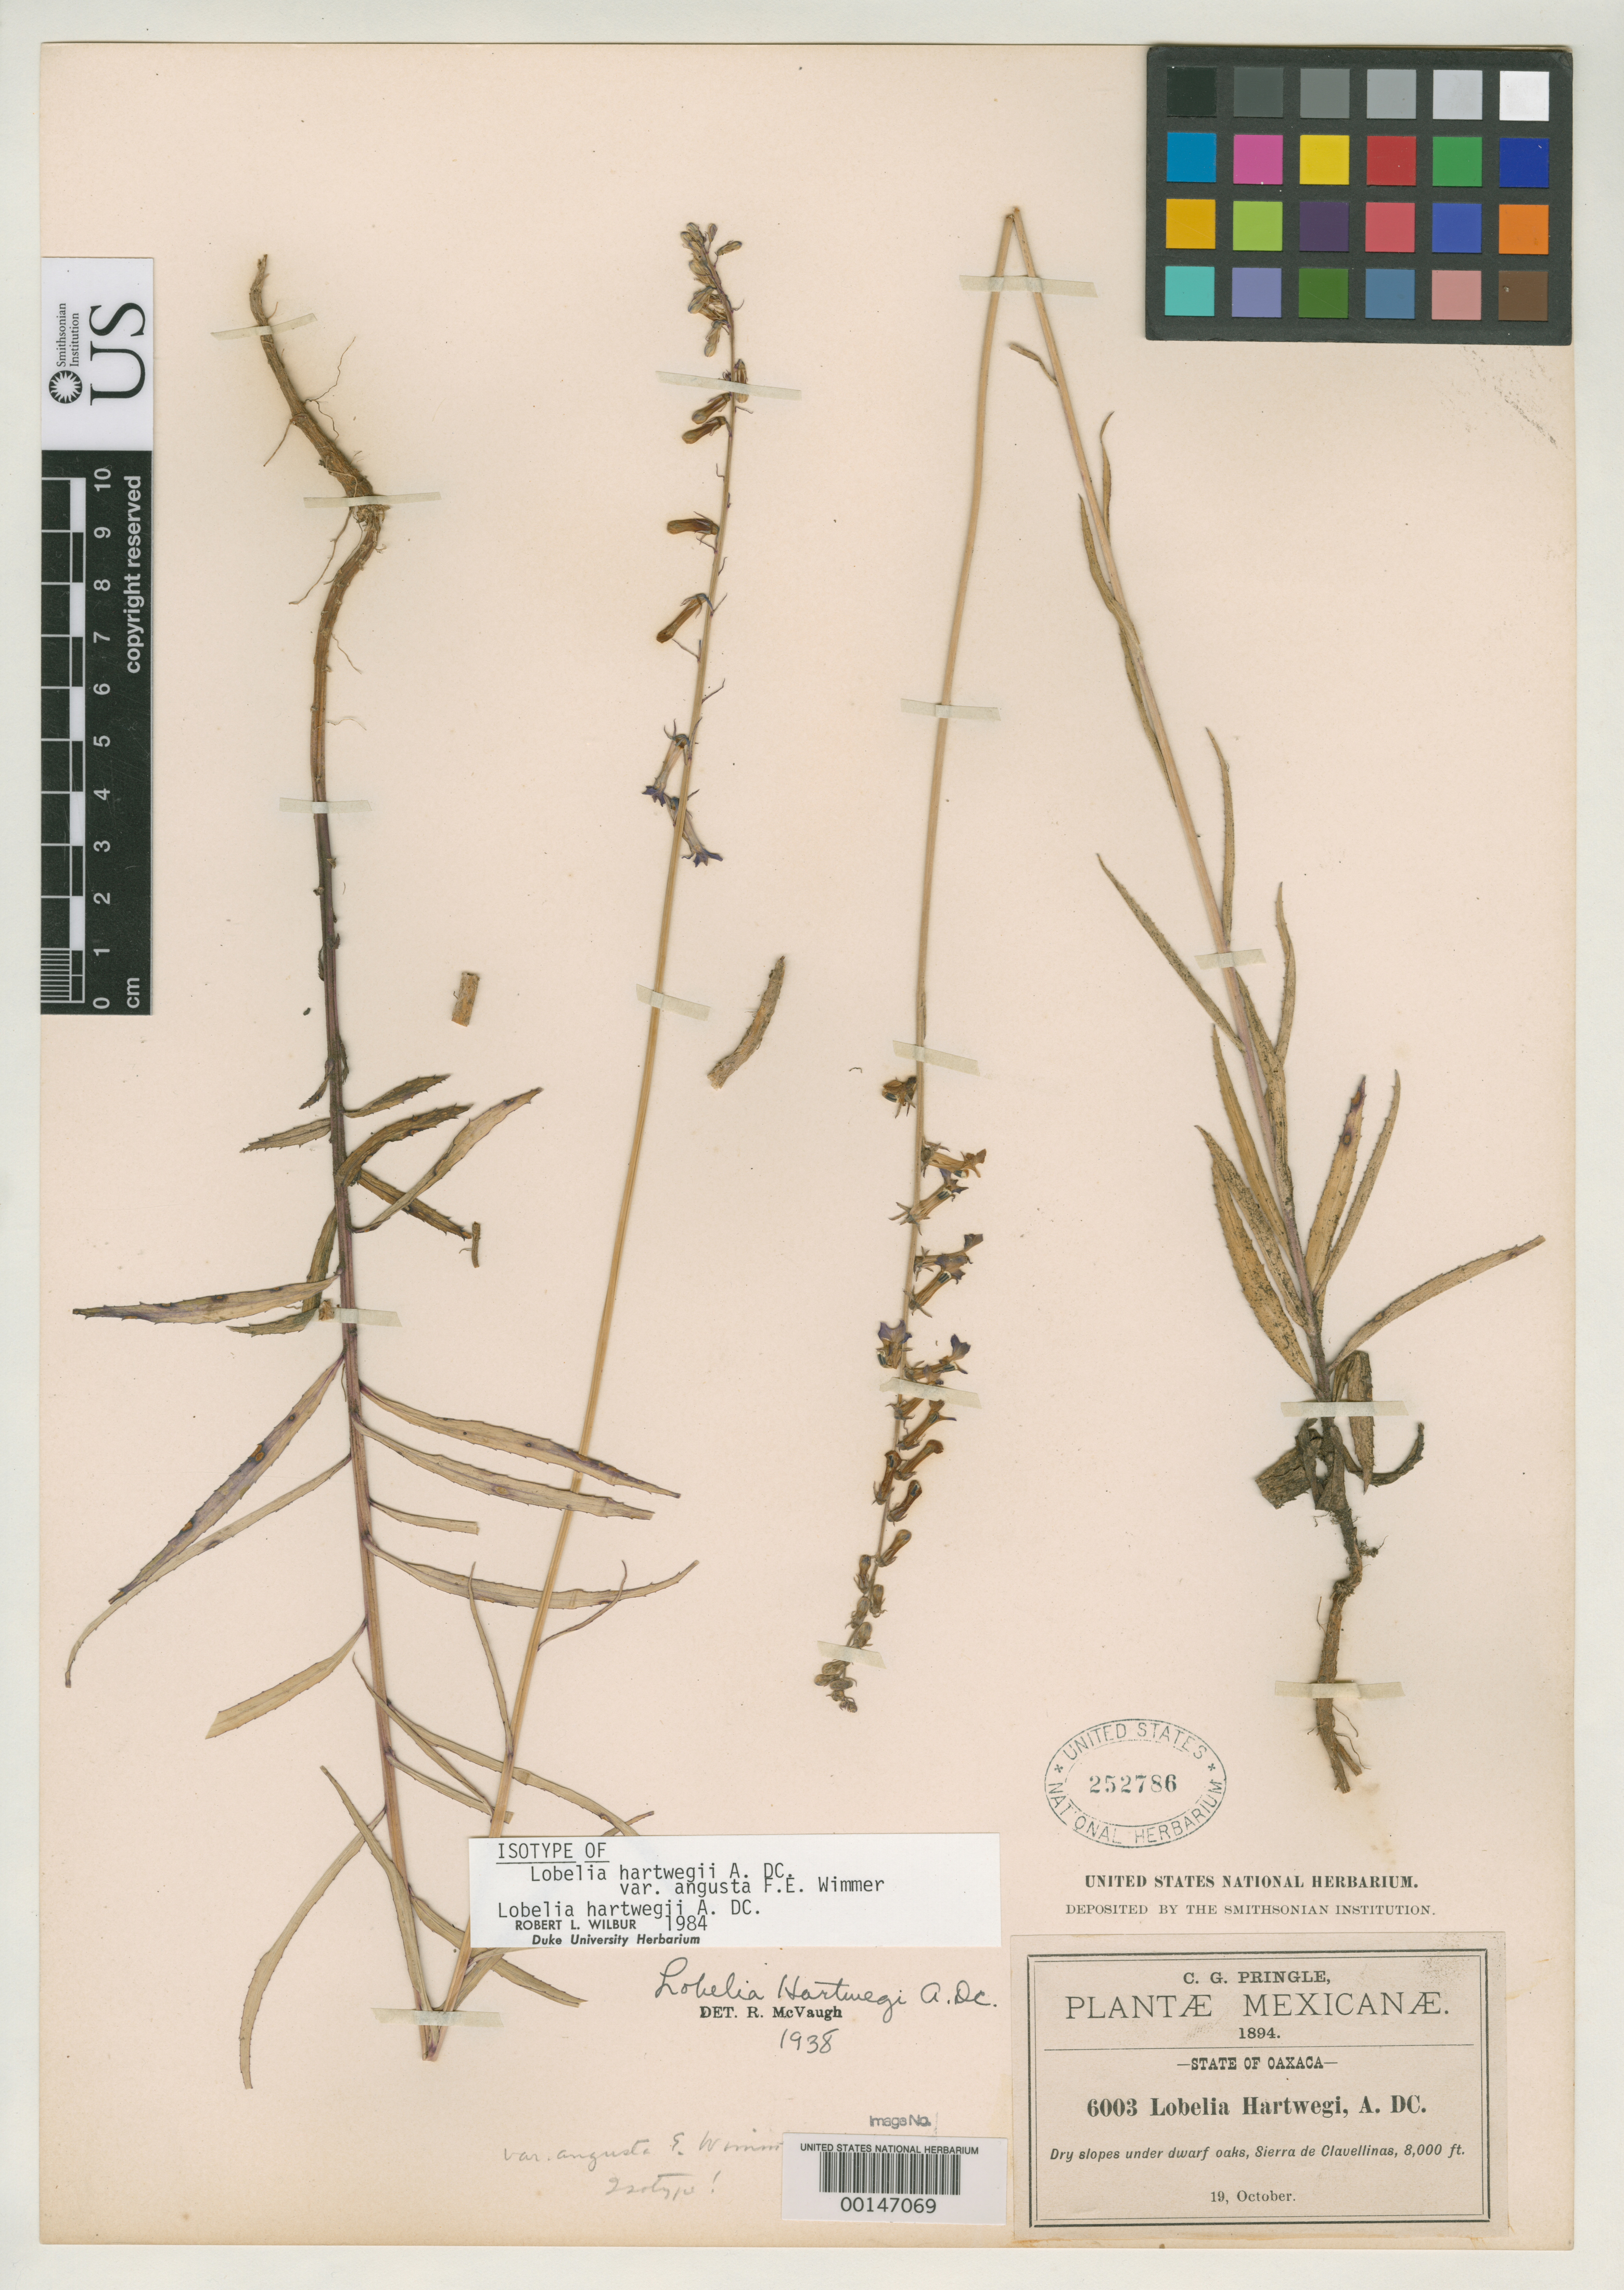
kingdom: Plantae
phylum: Tracheophyta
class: Magnoliopsida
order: Asterales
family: Campanulaceae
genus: Lobelia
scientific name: Lobelia hartwegii var. angusta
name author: E. Wimm.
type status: Isosyntype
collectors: C. G. Pringle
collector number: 6003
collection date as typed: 19 Oct 1894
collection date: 1894-10-19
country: Mexico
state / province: Oaxaca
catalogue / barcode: US 252786